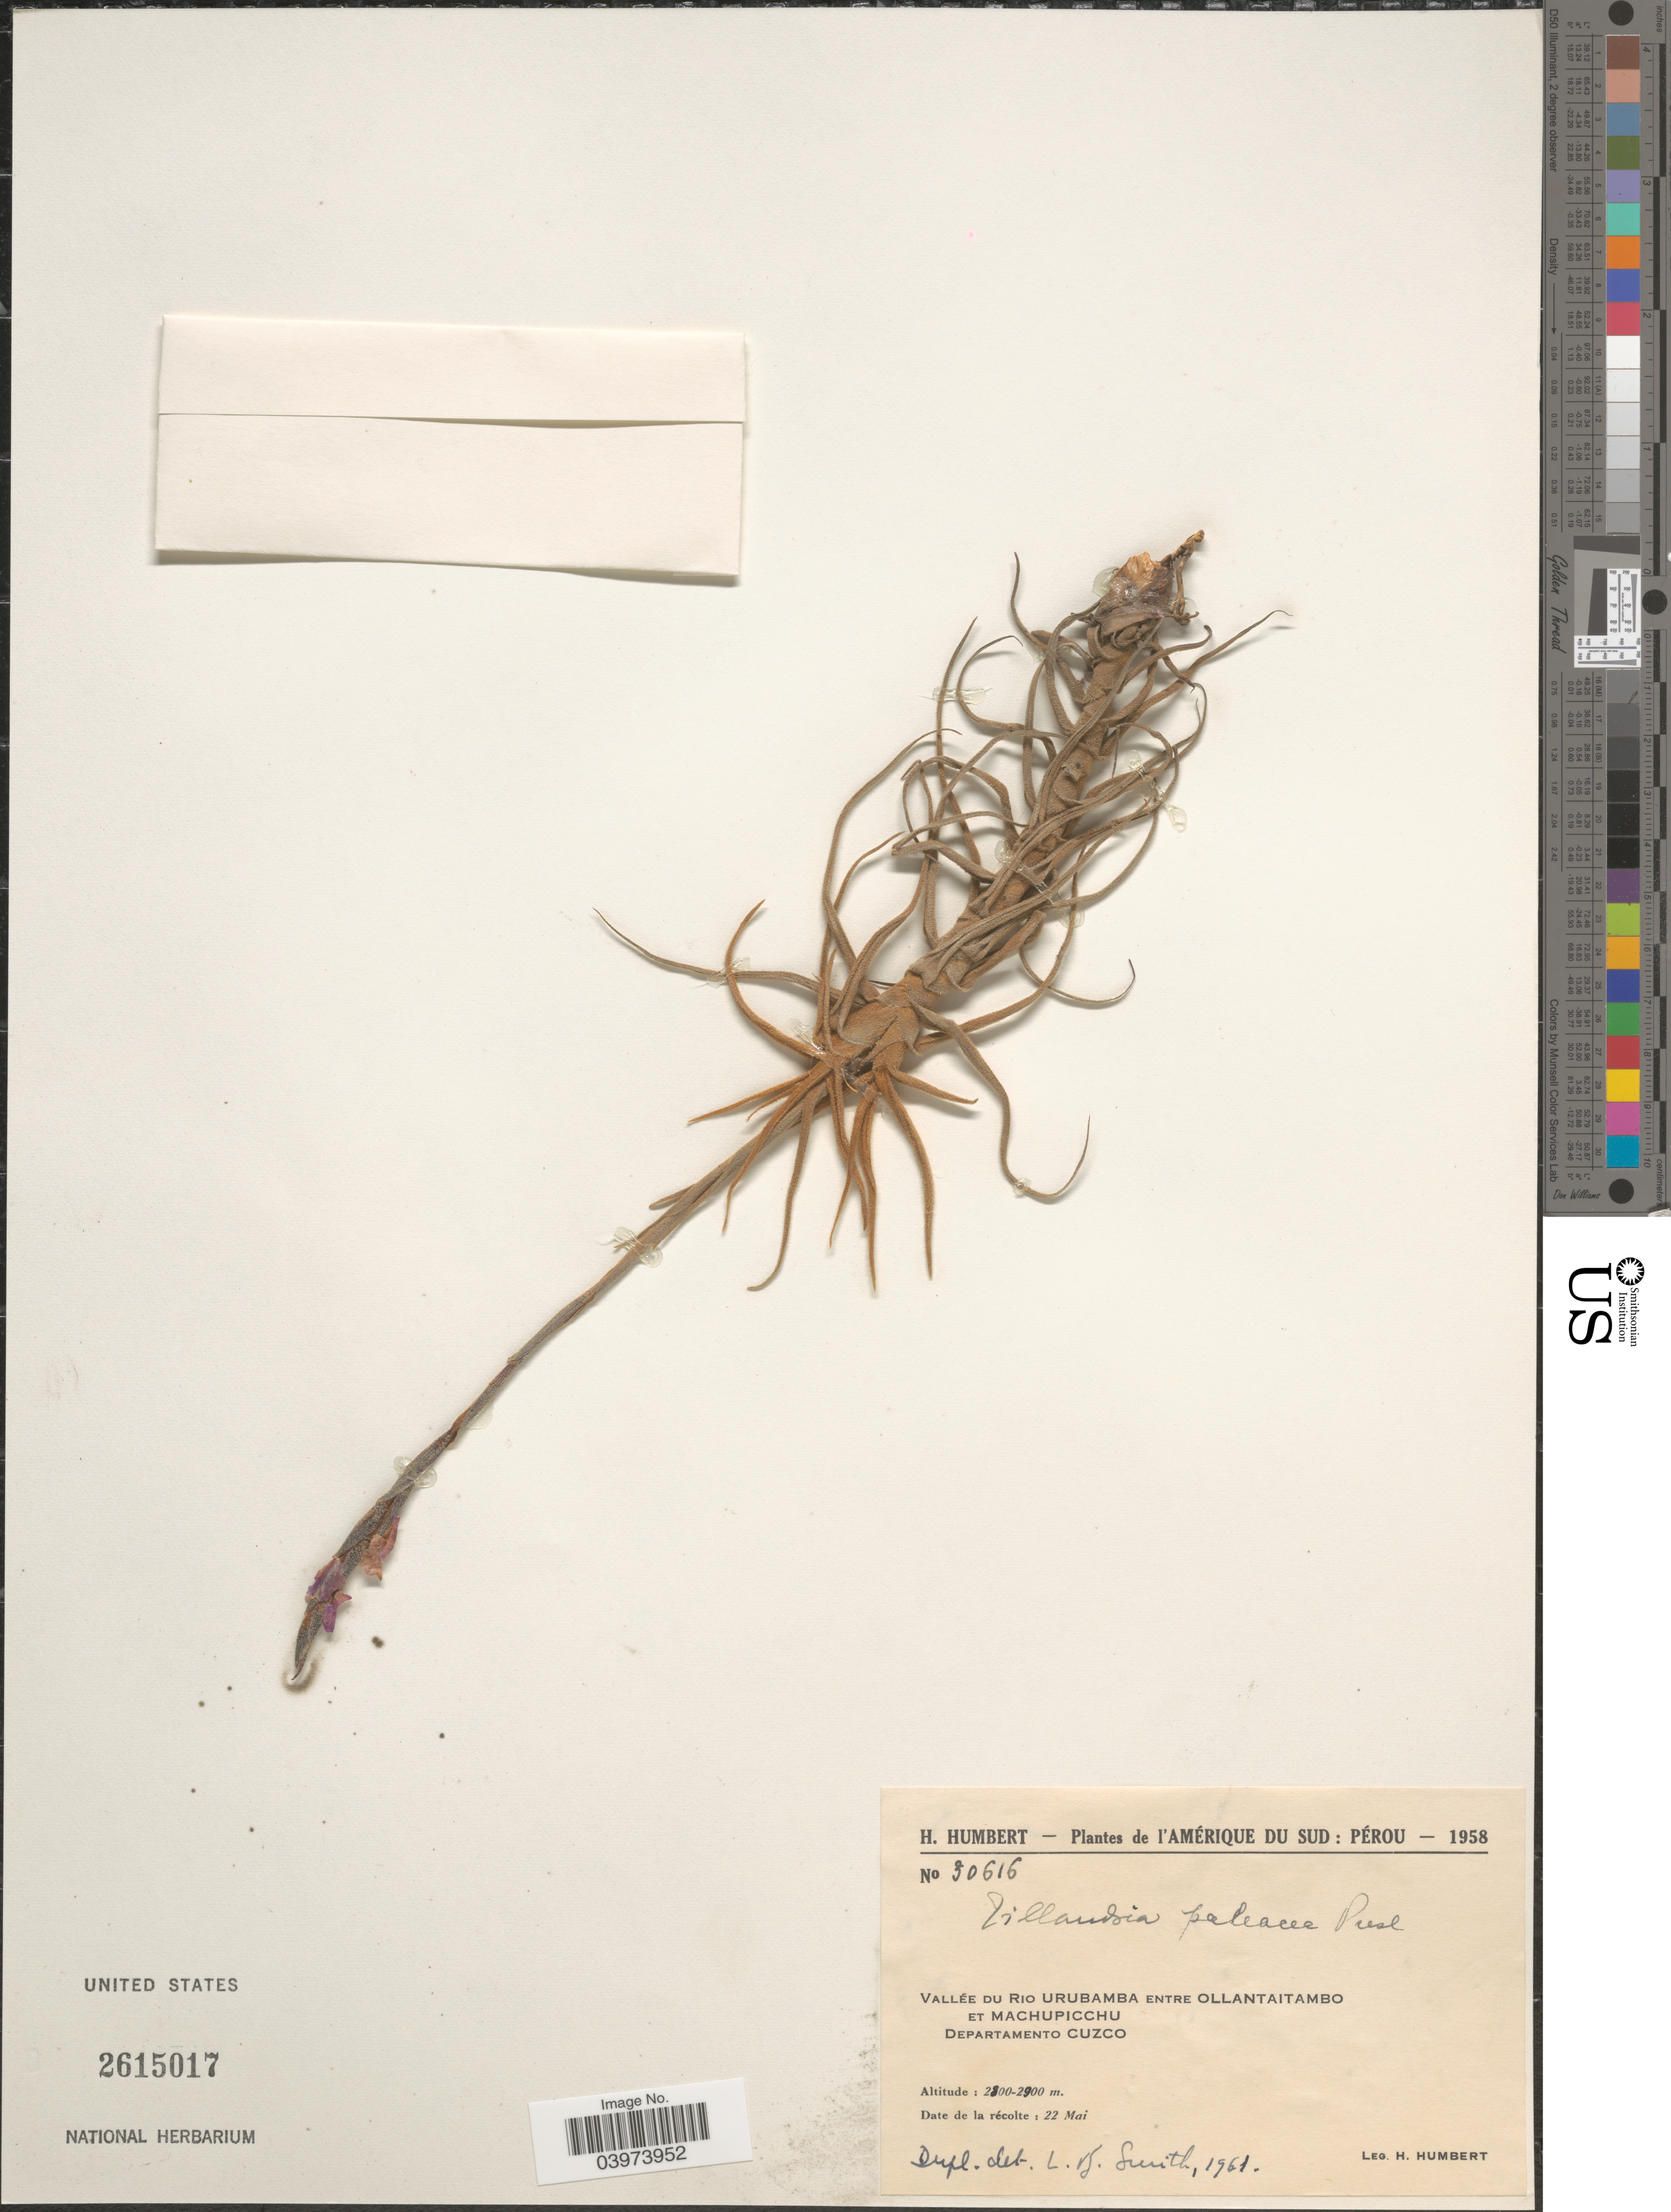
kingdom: Plantae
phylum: Tracheophyta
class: Liliopsida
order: Poales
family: Bromeliaceae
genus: Tillandsia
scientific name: Tillandsia paleacea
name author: C. Presl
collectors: H. Humbert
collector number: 30616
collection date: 1958-05-22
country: Peru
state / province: Cusco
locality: Amérique du Sud: Pérou. Vallée du Rio Urubamba entre Ollantaitambo et Machupicchu. Departamento Cuzco.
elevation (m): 2800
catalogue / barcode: US 2615017